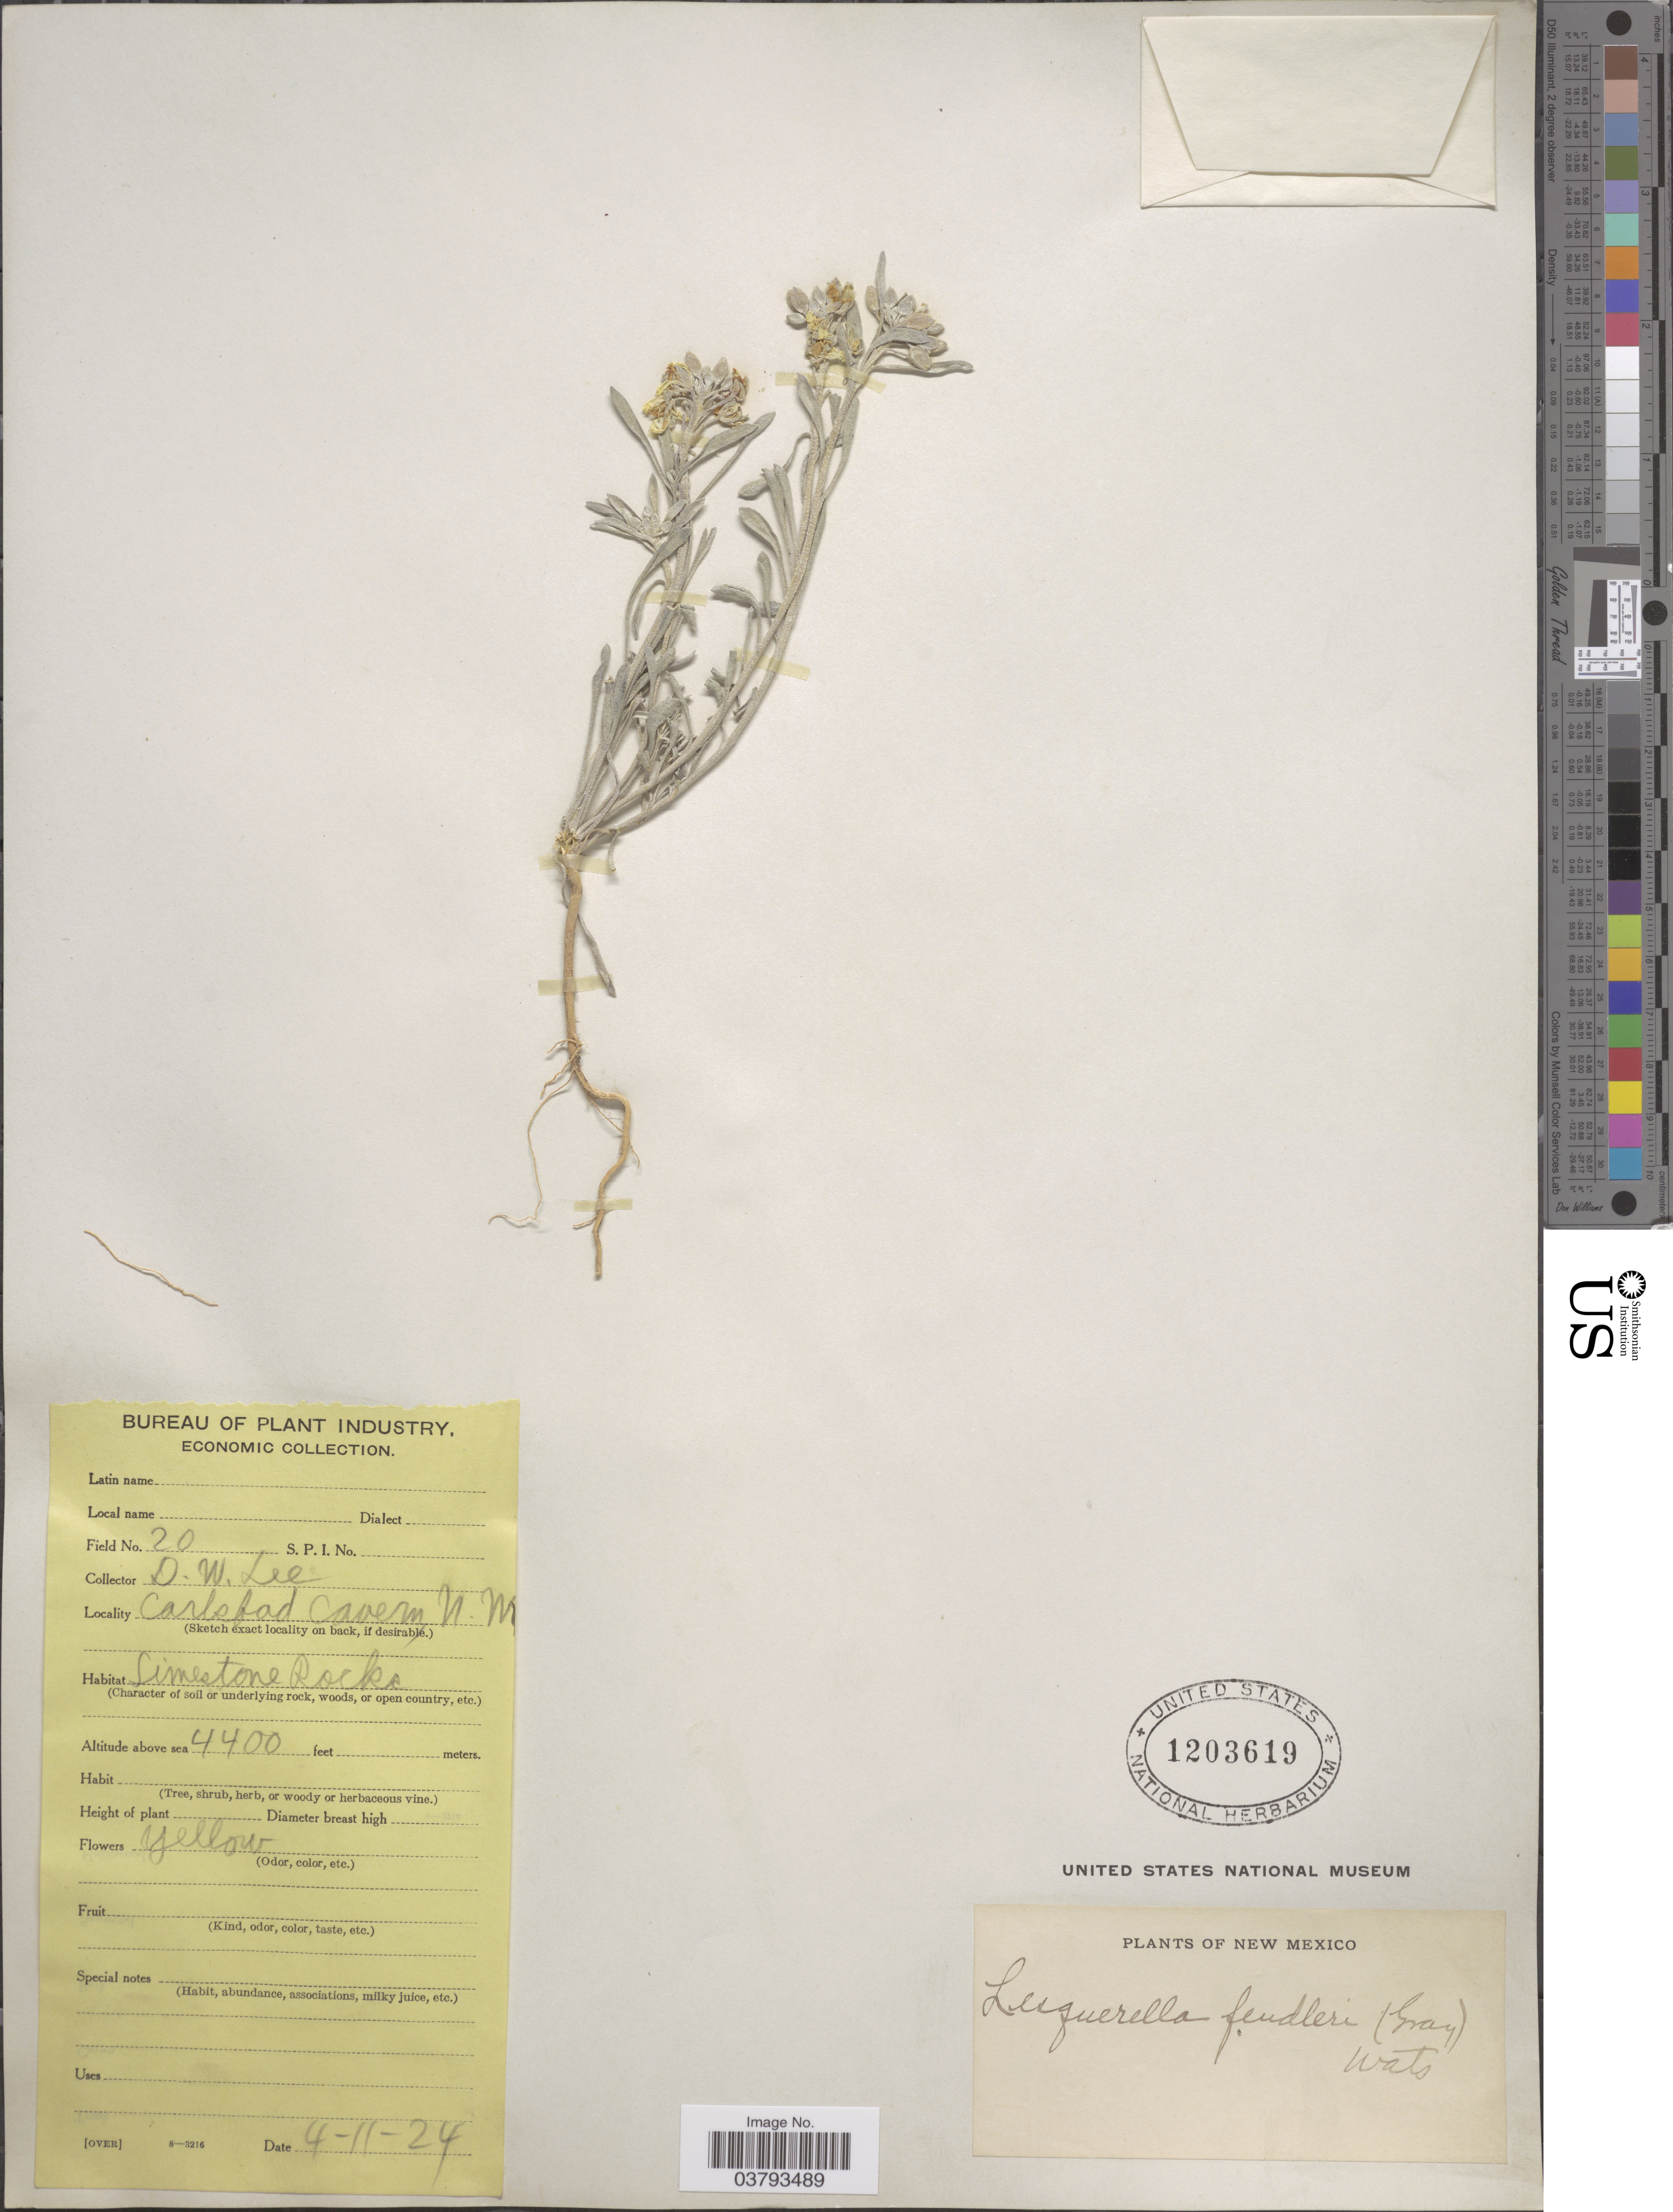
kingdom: Plantae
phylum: Tracheophyta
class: Magnoliopsida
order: Brassicales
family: Brassicaceae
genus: Lesquerella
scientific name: Lesquerella fendleri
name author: (A. Gray) S. Watson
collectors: D. Lee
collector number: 20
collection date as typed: Transcribed d/m/y: 4/11/24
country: United States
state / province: New Mexico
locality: Carlsbad Cavern.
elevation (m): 1341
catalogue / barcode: US 1203619